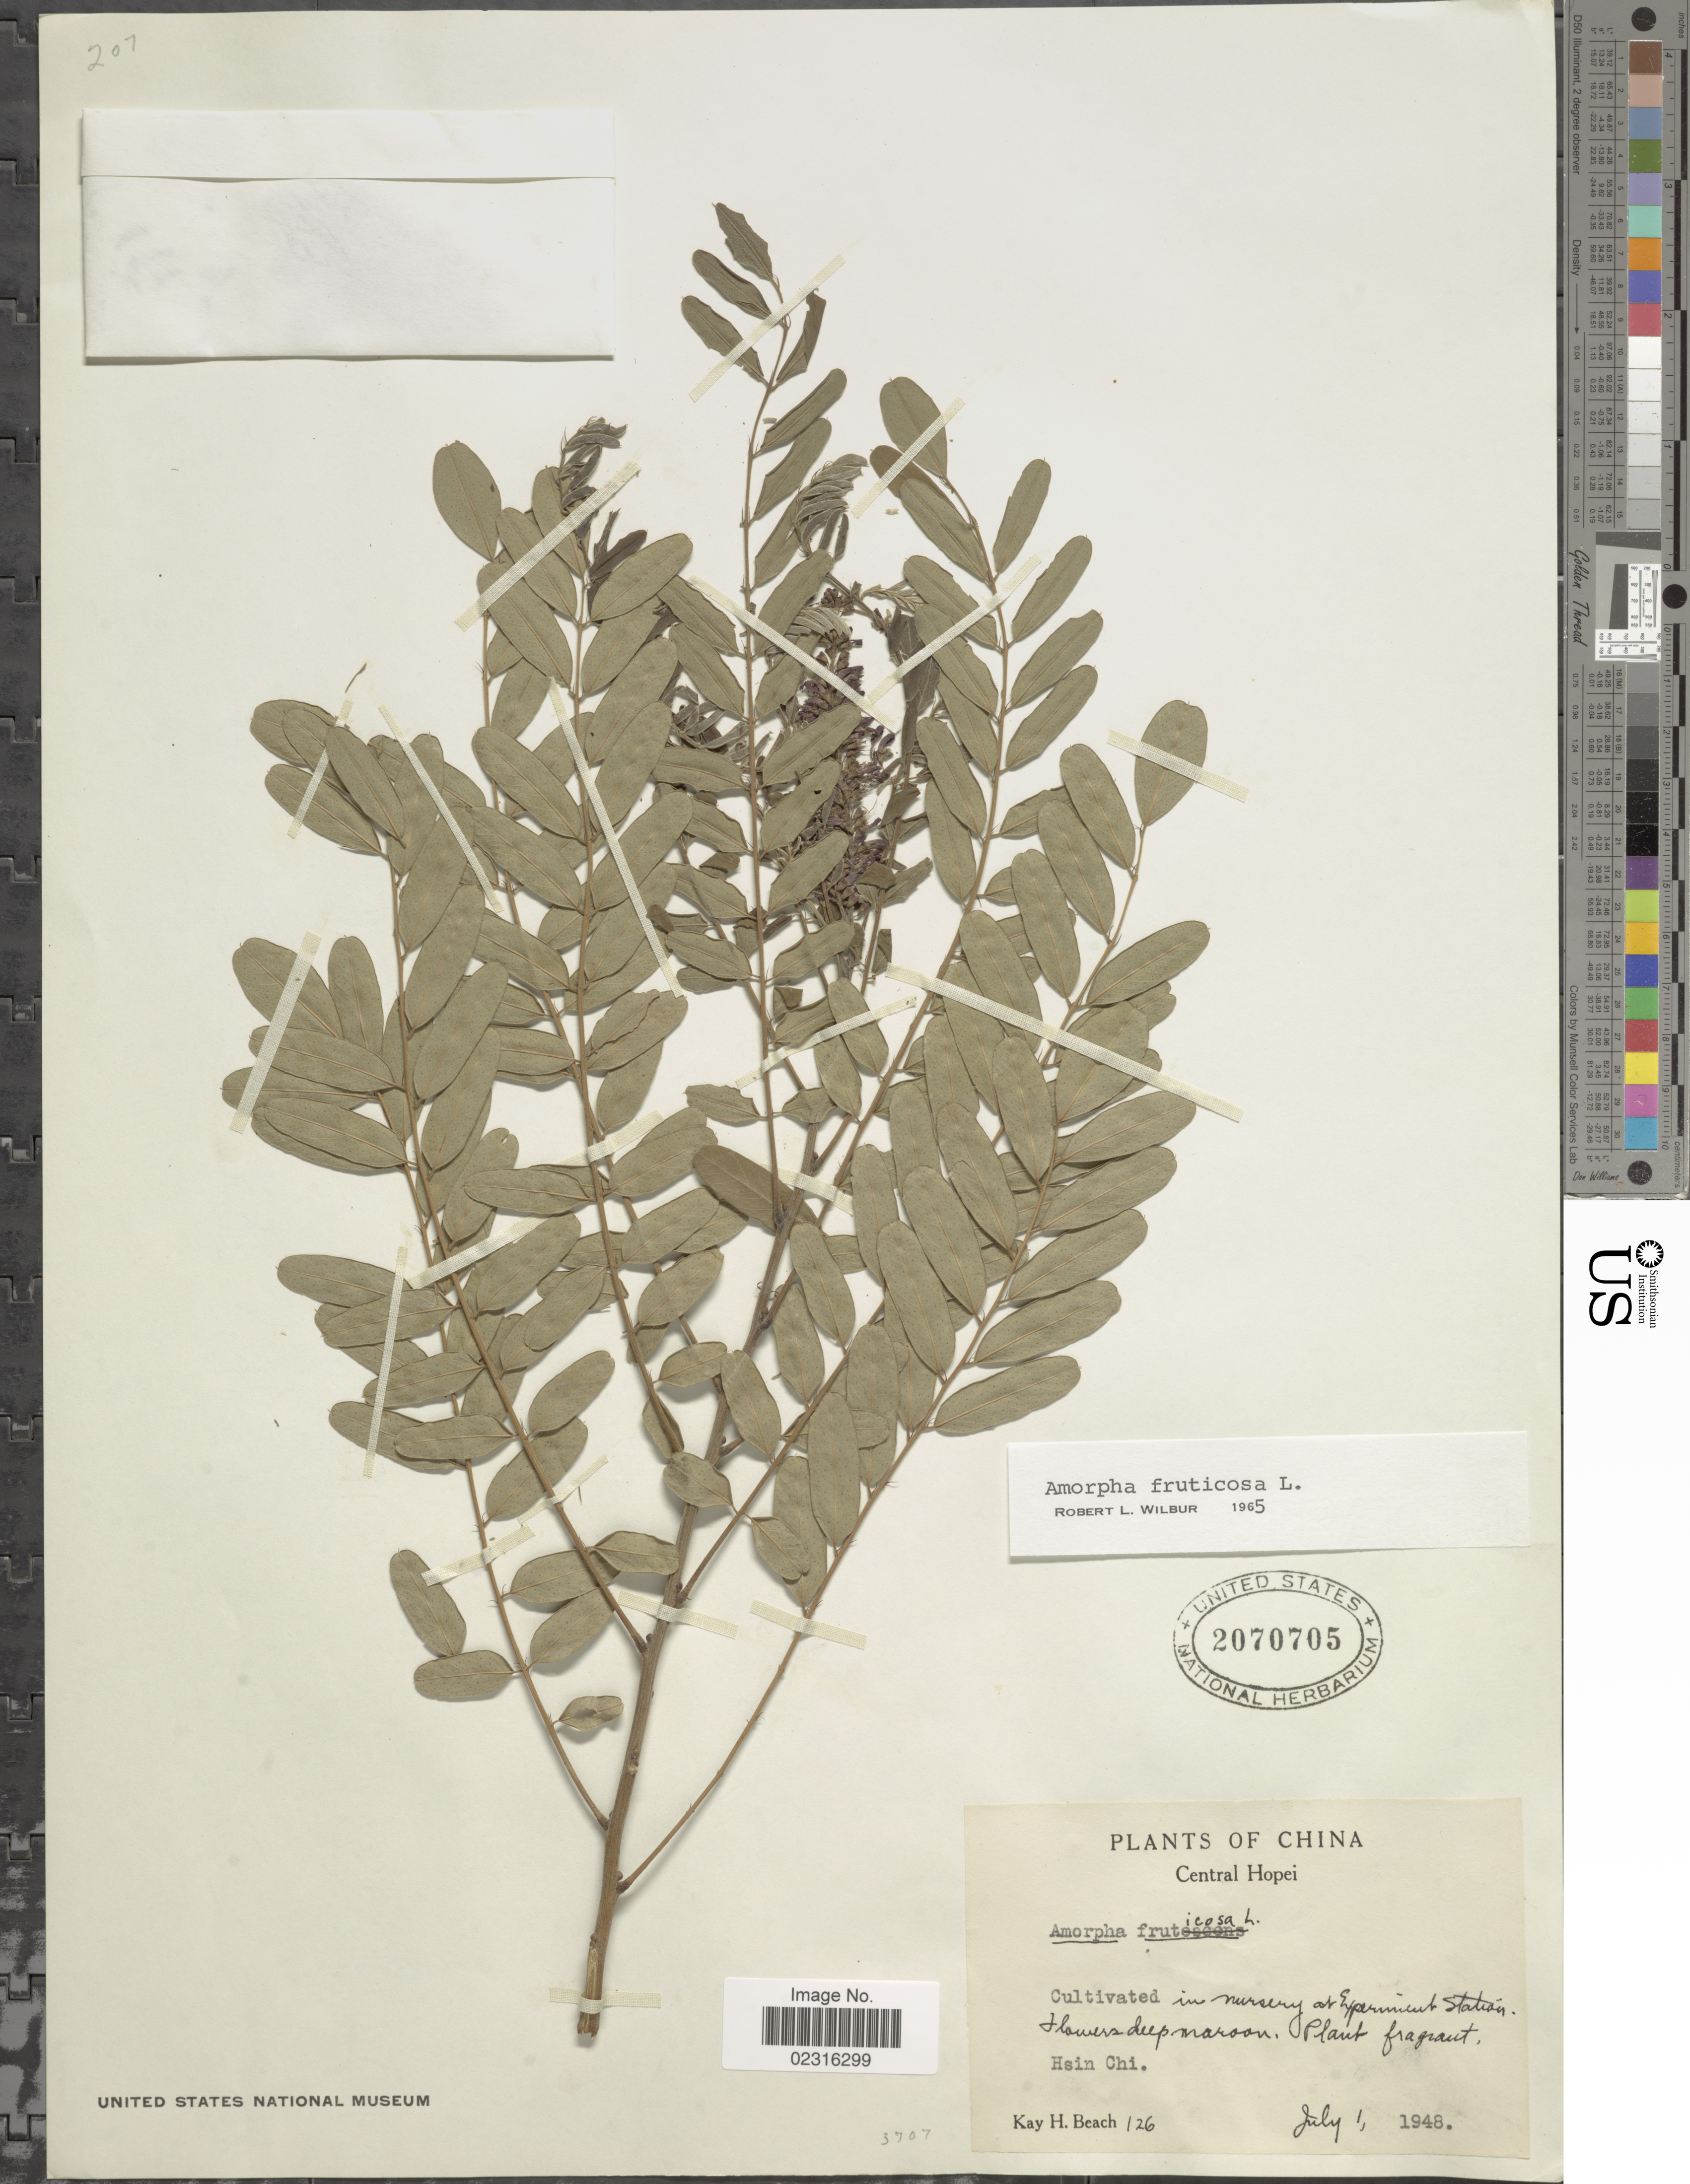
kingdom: Plantae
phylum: Tracheophyta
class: Magnoliopsida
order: Fabales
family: Fabaceae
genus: Amorpha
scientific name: Amorpha fruticosa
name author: L.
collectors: K. H. Beach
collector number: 126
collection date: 1948-07-01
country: China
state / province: Hebei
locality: Central Hopei, cultivated in nursery at Experimental Station, Hsin Chi.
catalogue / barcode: US 2070705